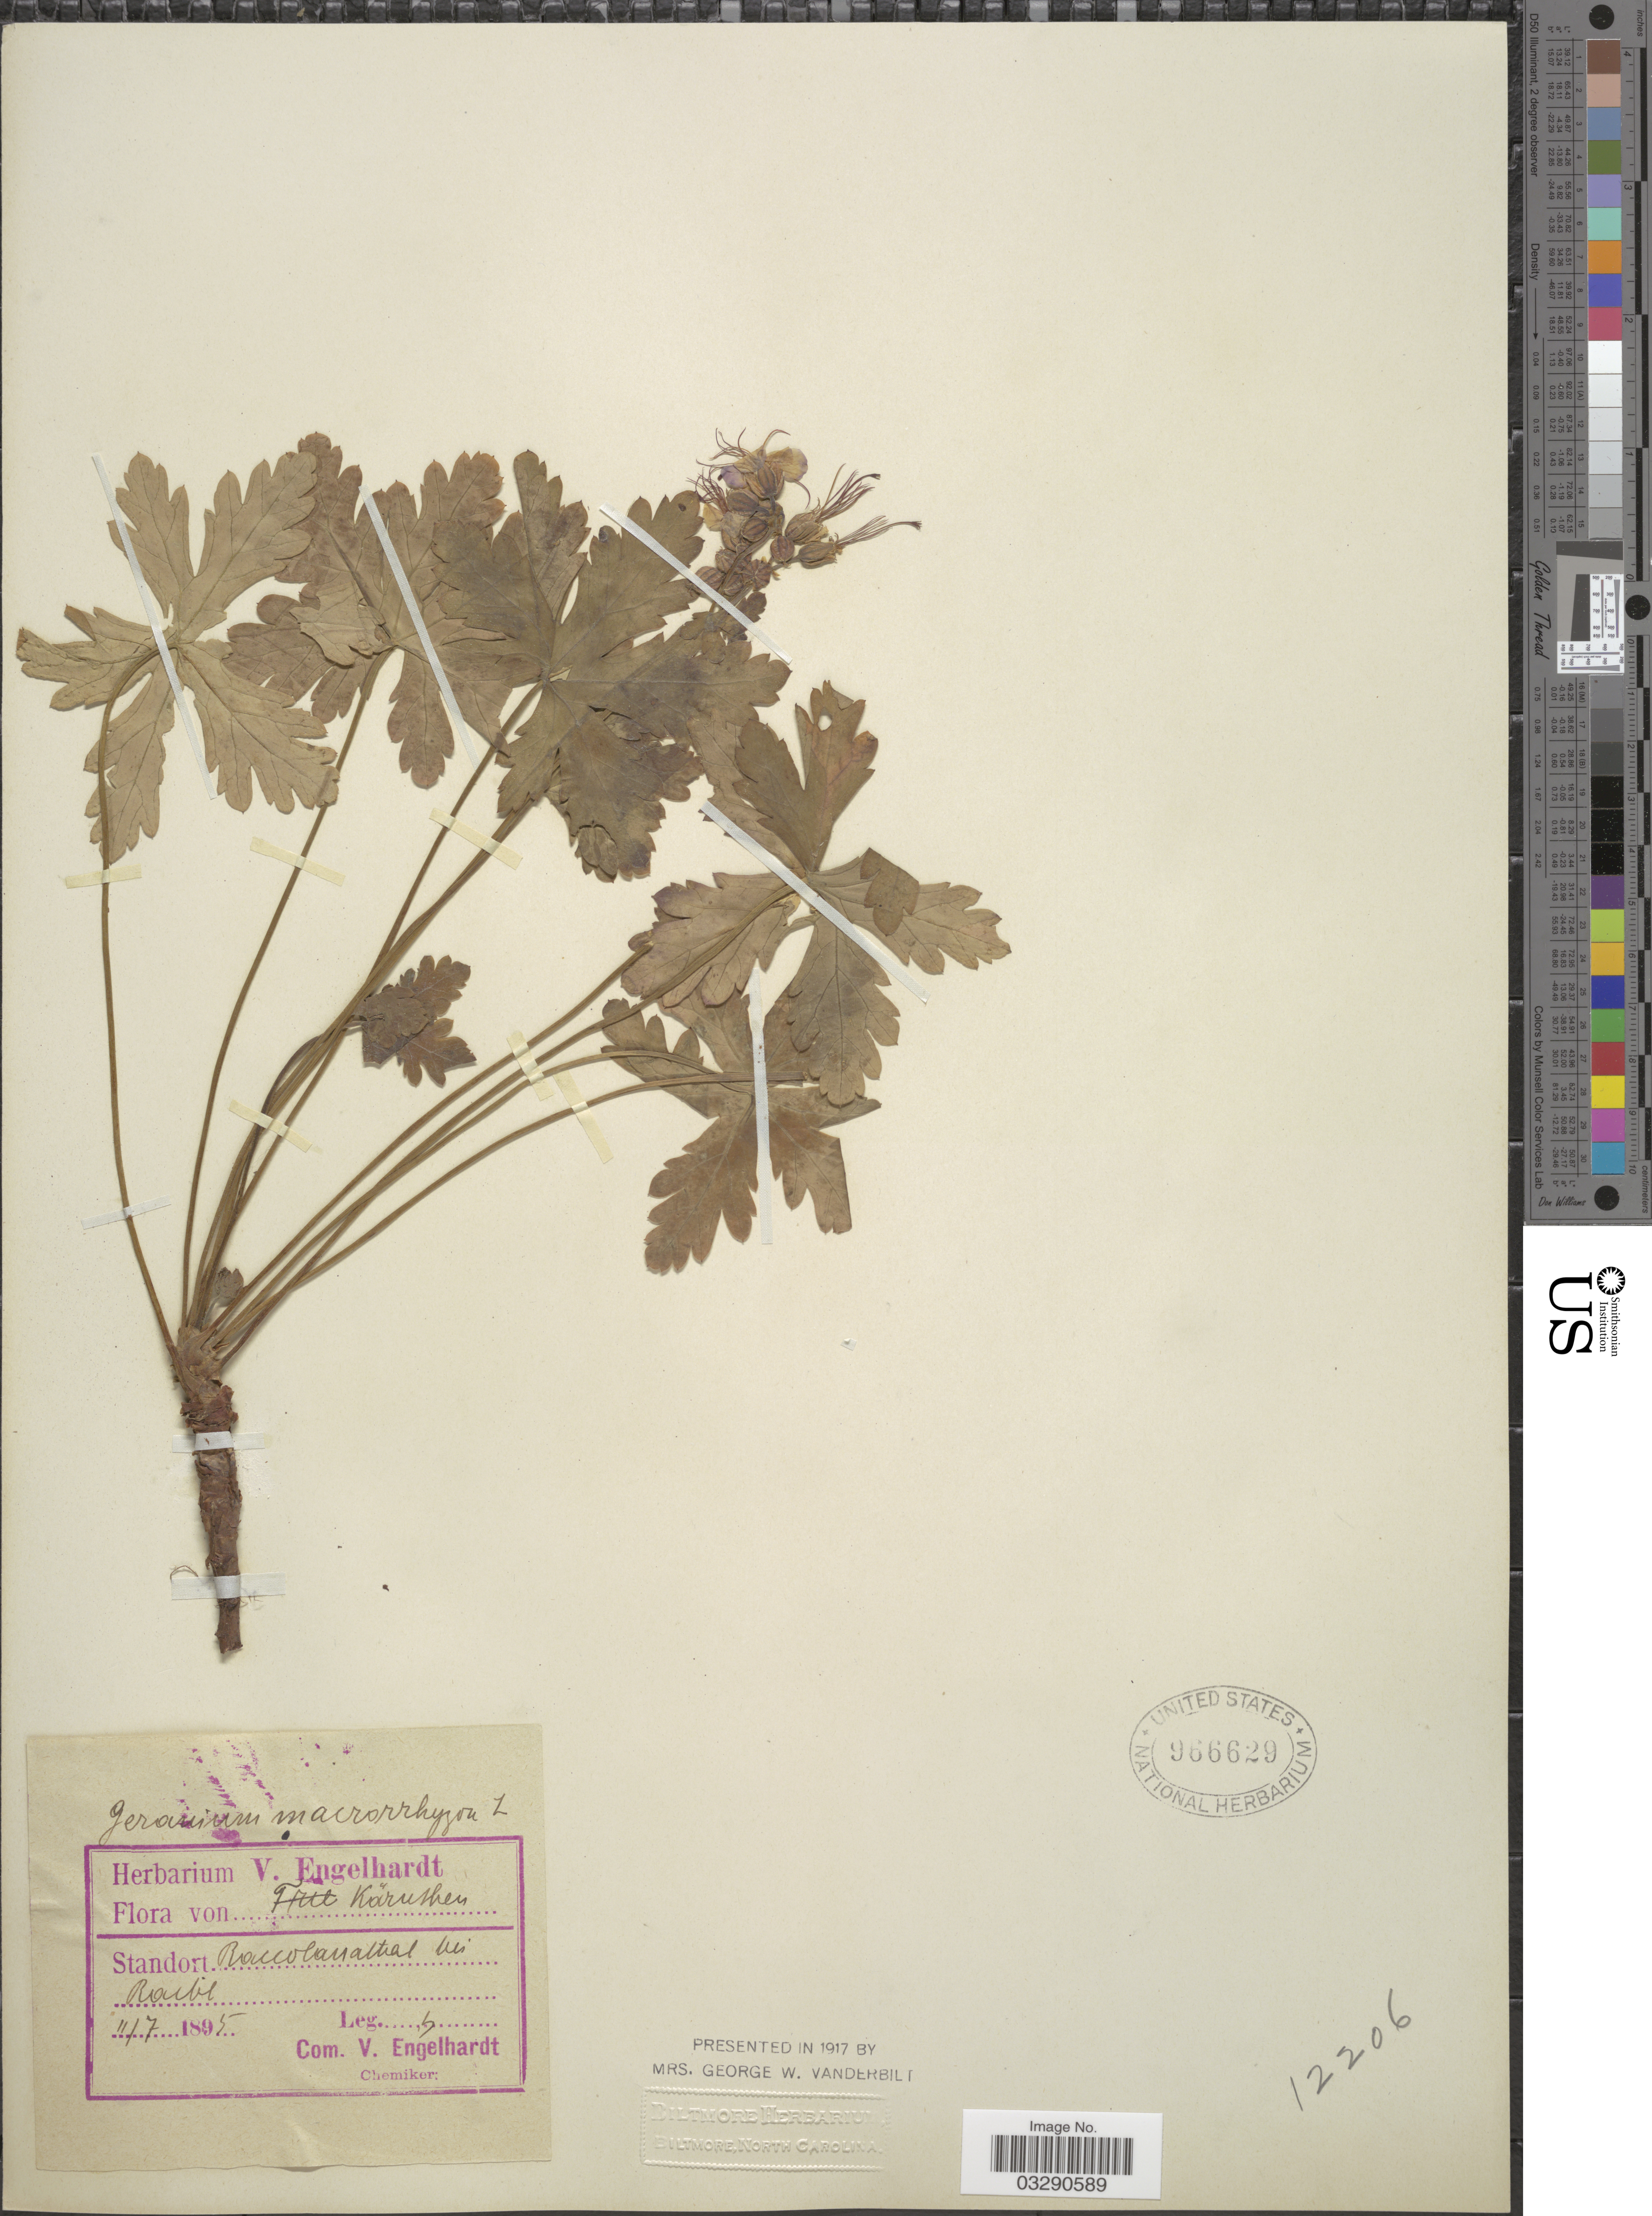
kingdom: Plantae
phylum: Tracheophyta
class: Magnoliopsida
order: Geraniales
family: Geraniaceae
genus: Geranium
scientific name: Geranium macrorrhizum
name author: L.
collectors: ex herb. V. Engelhardt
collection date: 1895-07-11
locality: Kärusken. Raccobanaktal bei Raibl. [interpreted]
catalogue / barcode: US 966629